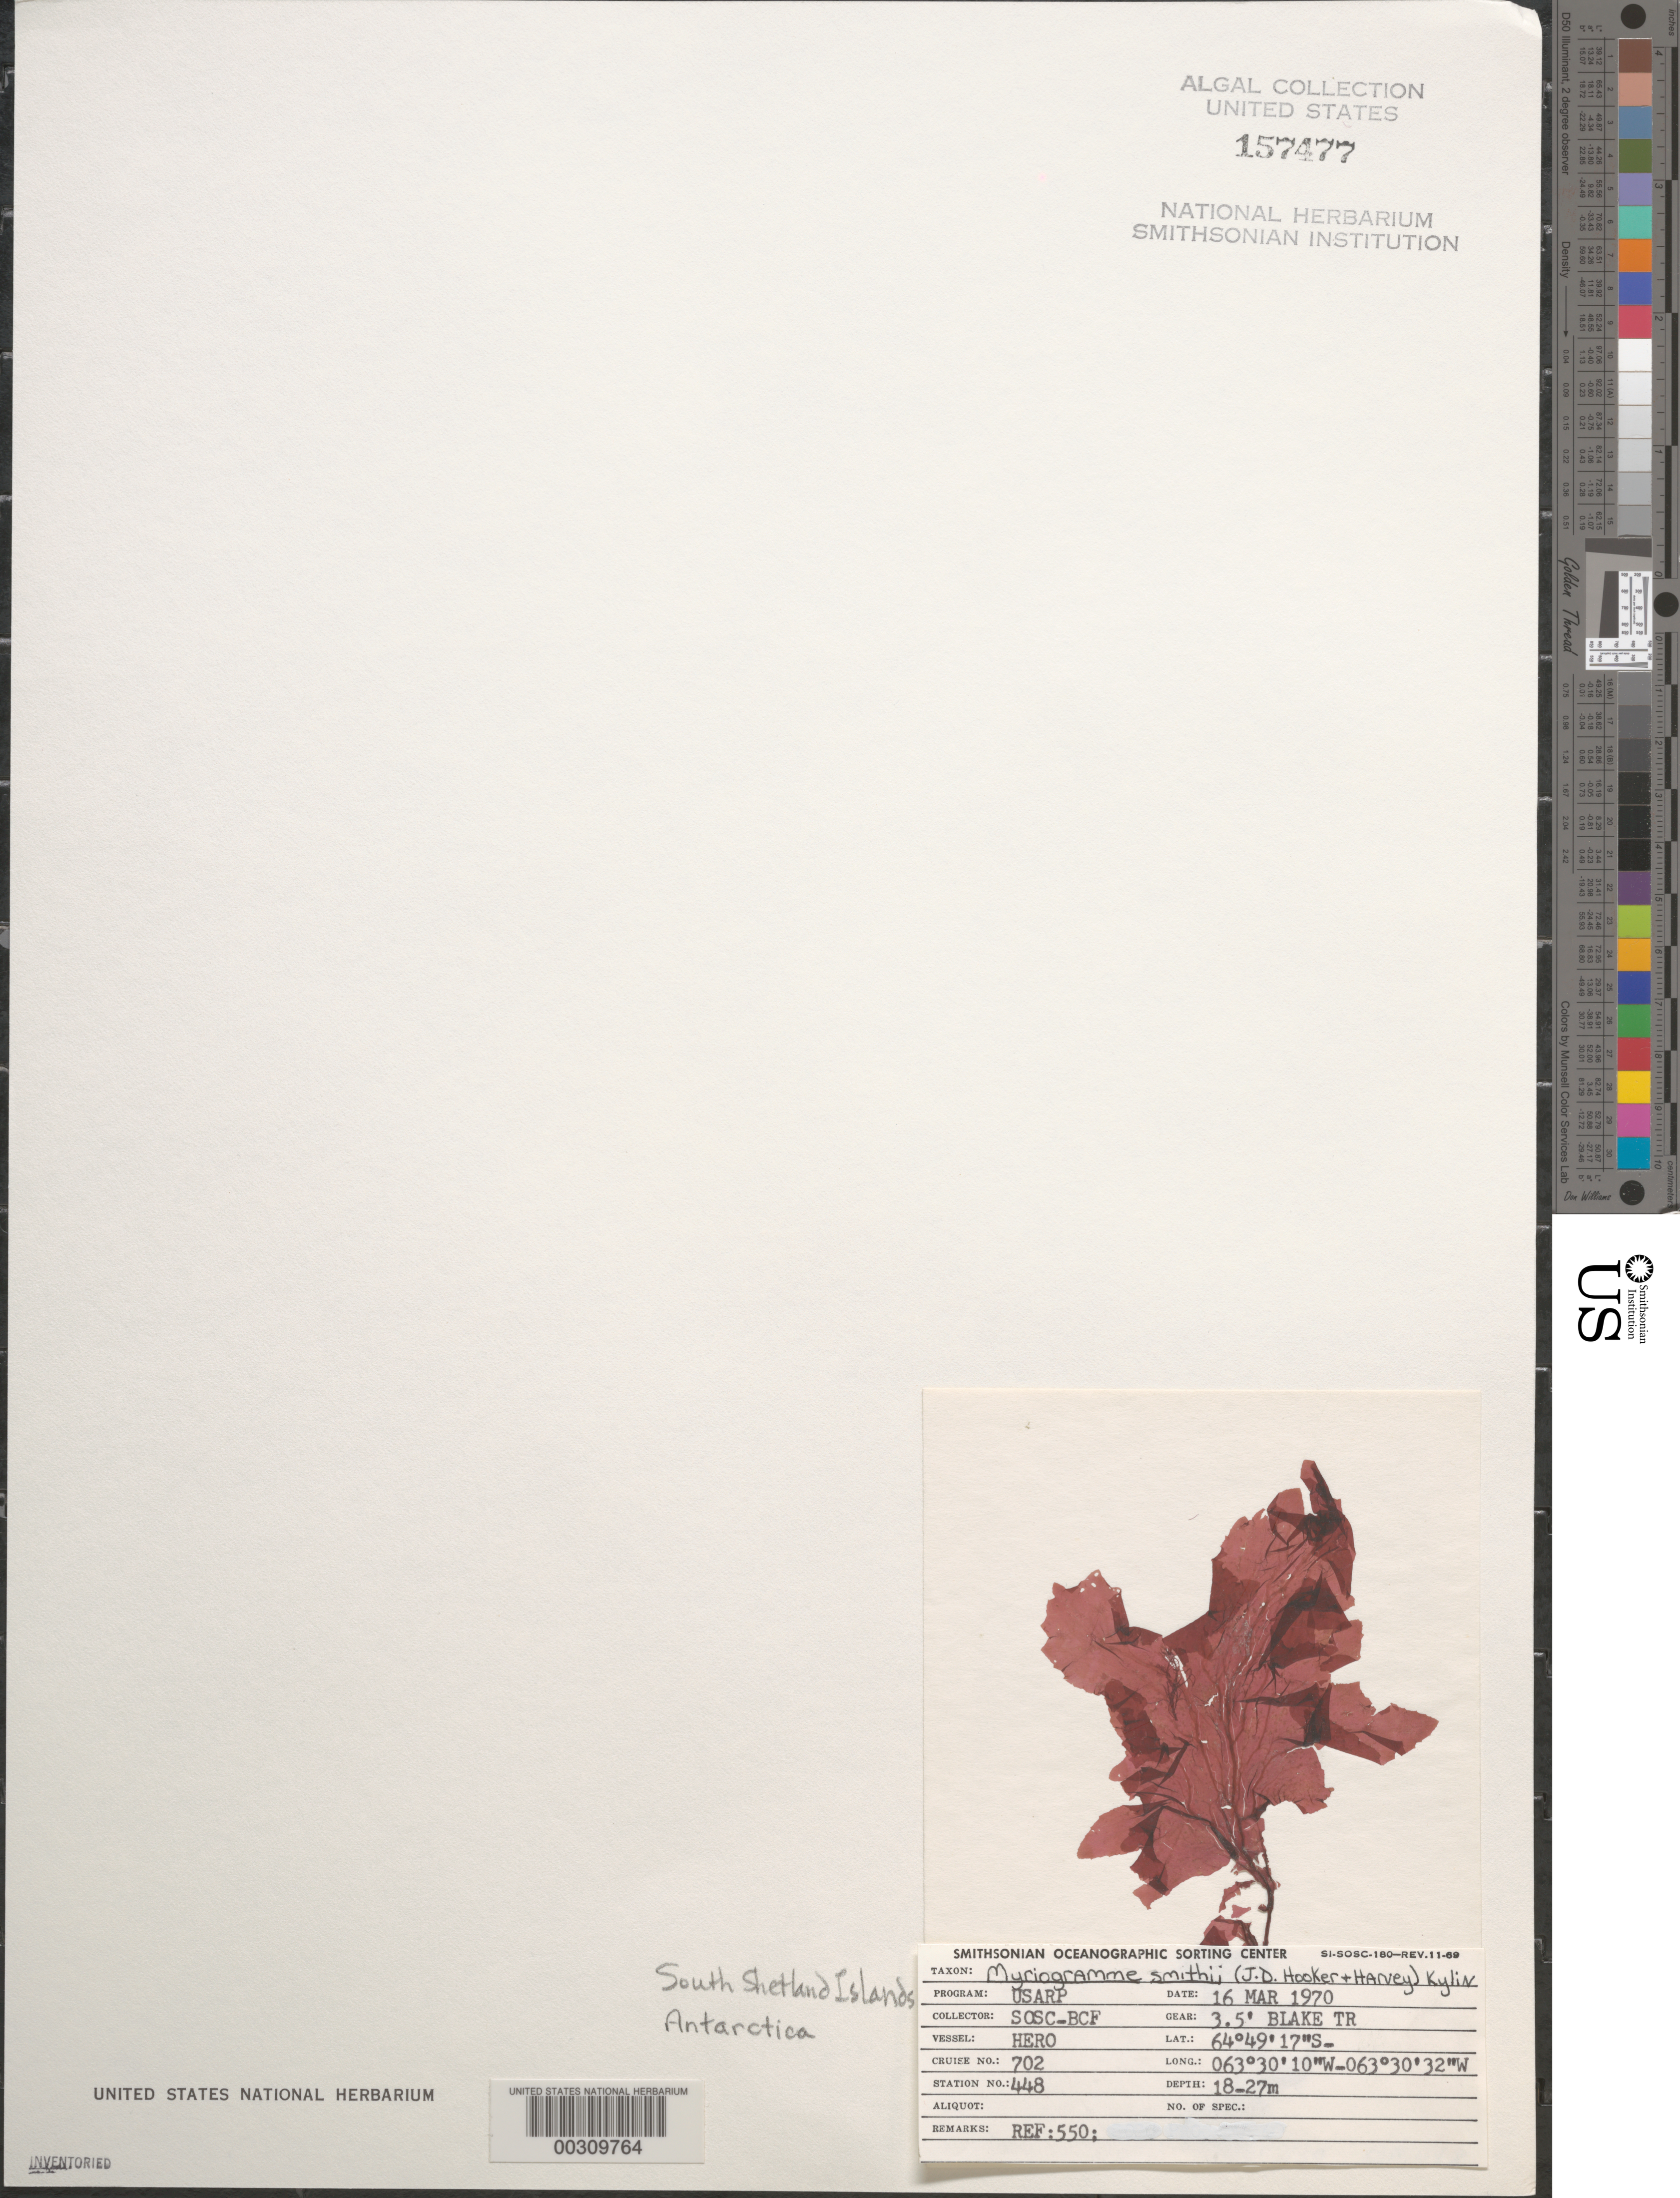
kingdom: Plantae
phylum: Rhodophyta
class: Florideophyceae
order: Ceramiales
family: Delesseriaceae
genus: Myriogramme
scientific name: Myriogramme smithii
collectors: SOSC-BCF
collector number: Station 448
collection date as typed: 16 Mar 1970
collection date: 1970-03-16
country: Antarctica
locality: Antarctic Peninsula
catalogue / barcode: US 157477